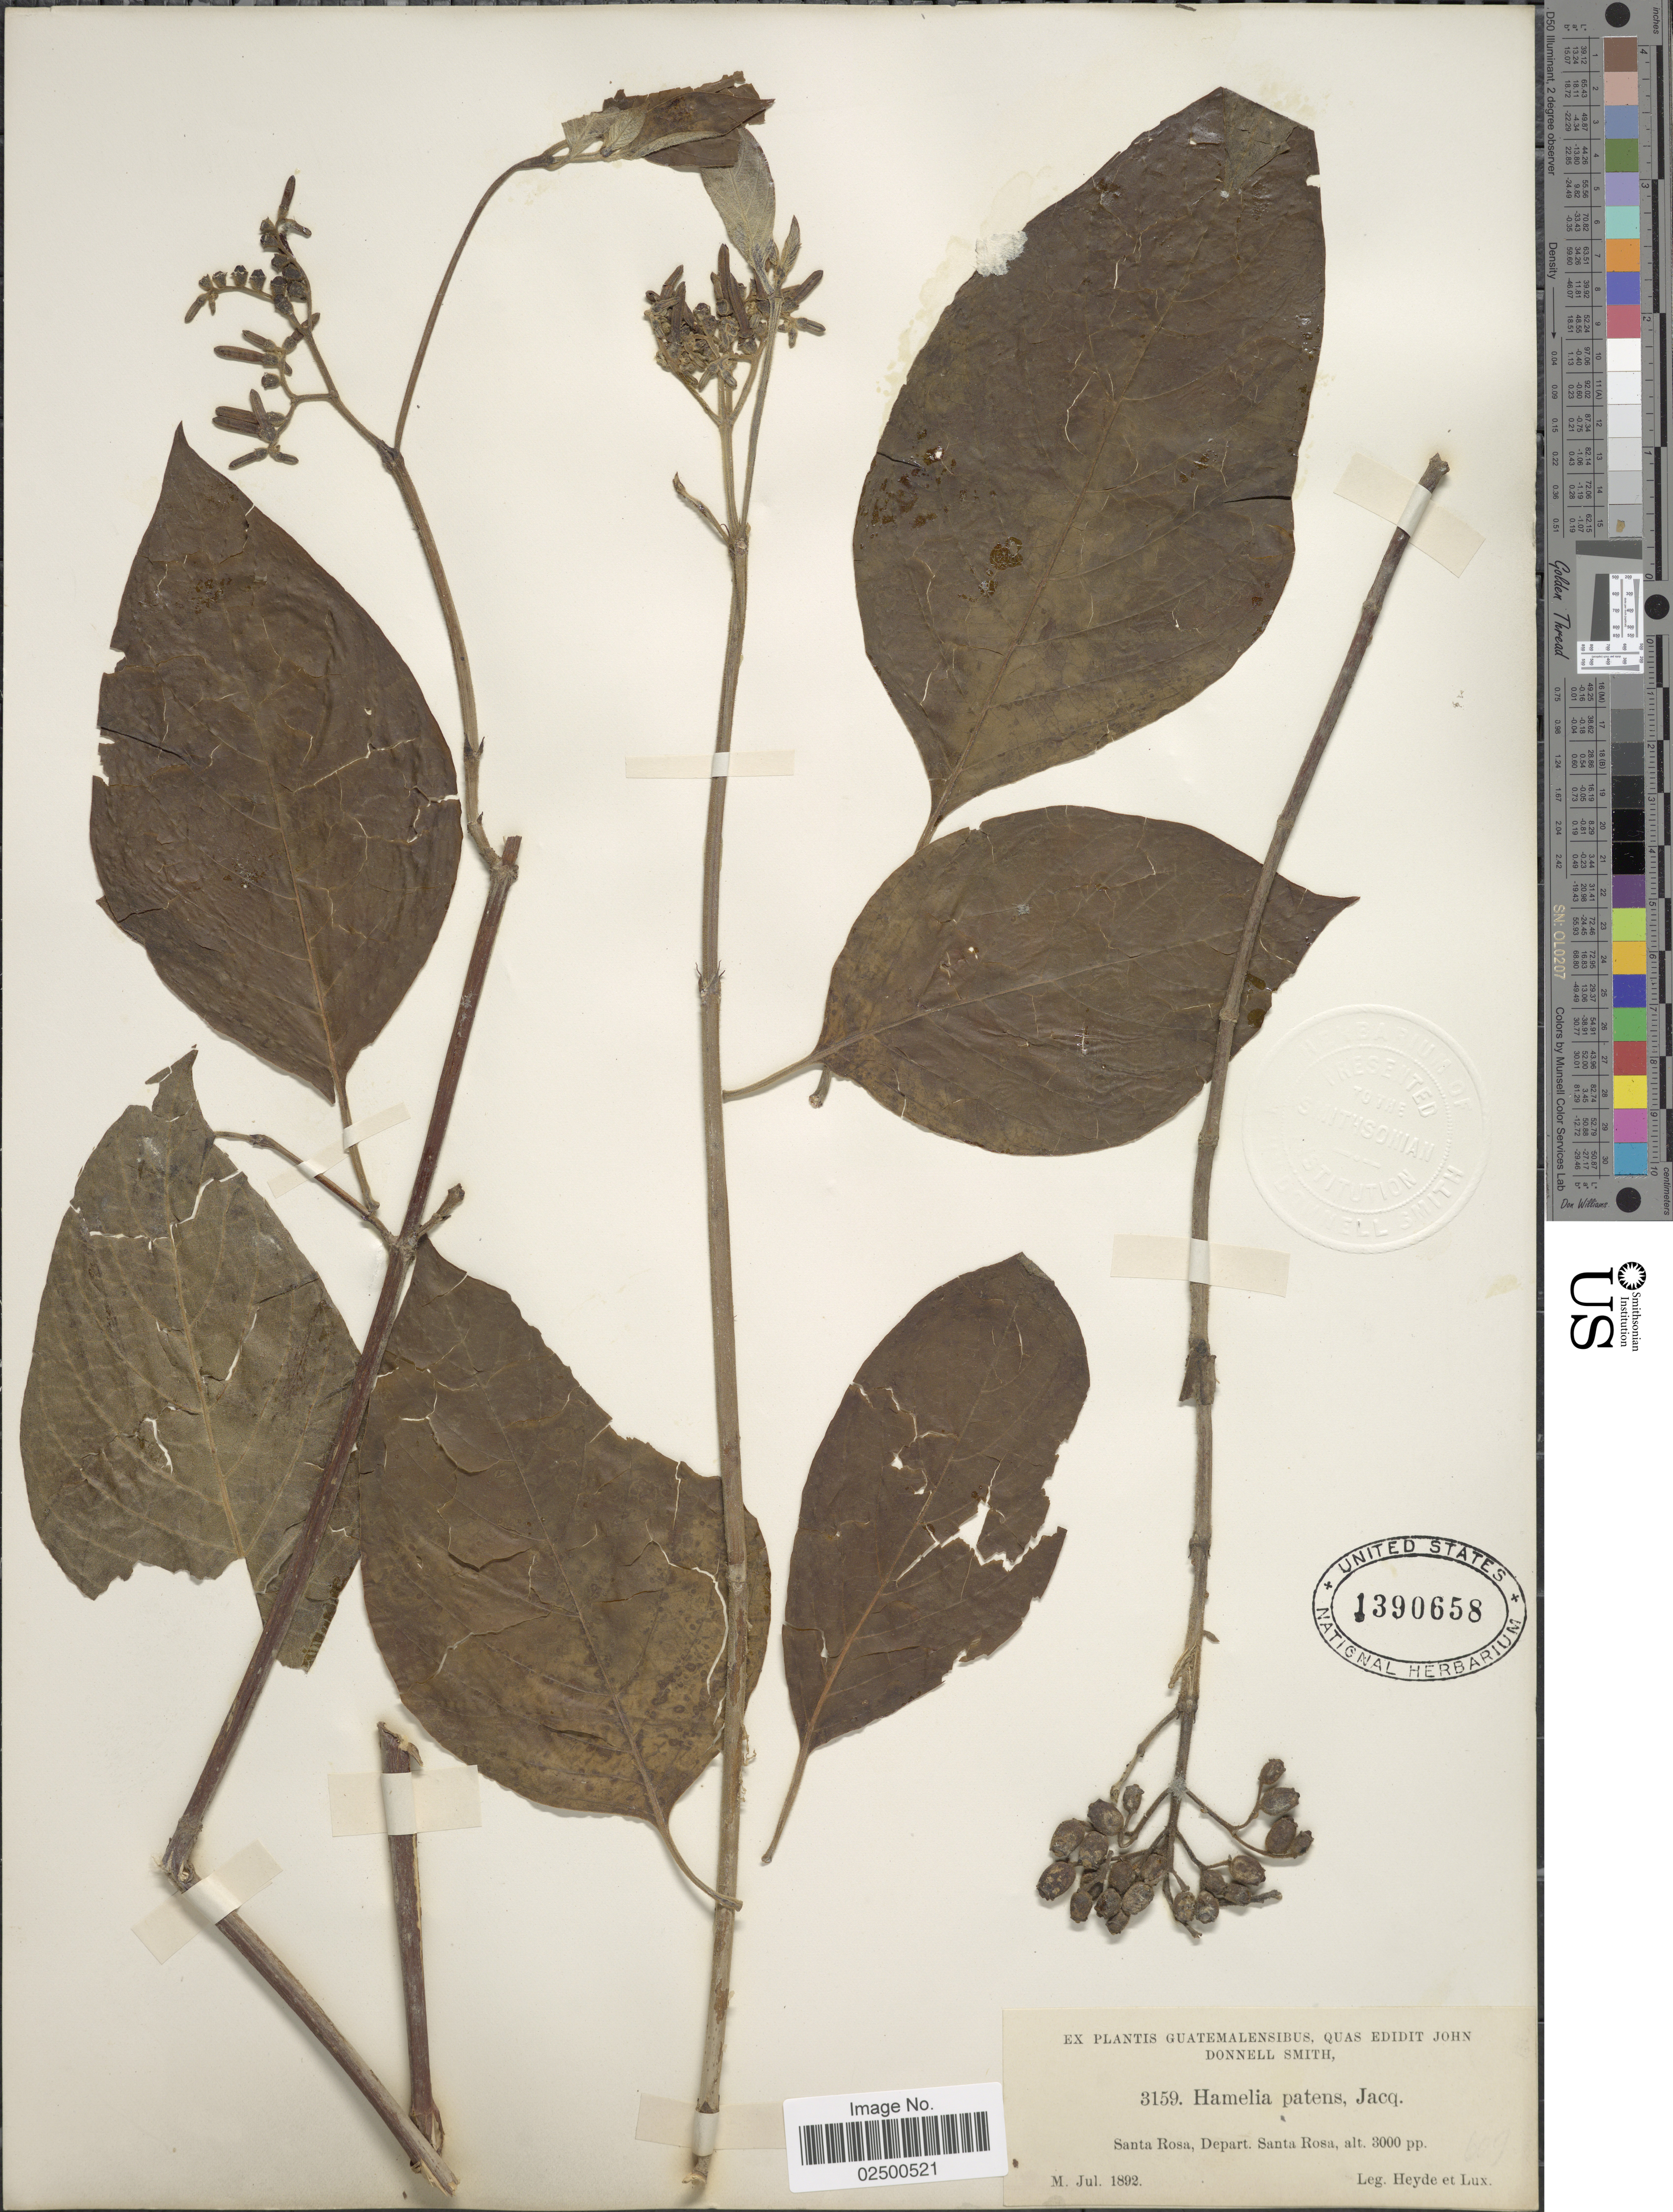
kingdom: Plantae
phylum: Tracheophyta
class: Magnoliopsida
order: Gentianales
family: Rubiaceae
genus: Hamelia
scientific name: Hamelia erecta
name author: Jacq.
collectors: Heyde & Lux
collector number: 3159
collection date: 1892-07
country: Guatemala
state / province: Santa Rosa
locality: Santa Rosa, Depart. Santa Rosa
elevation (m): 914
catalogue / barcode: US 1390658